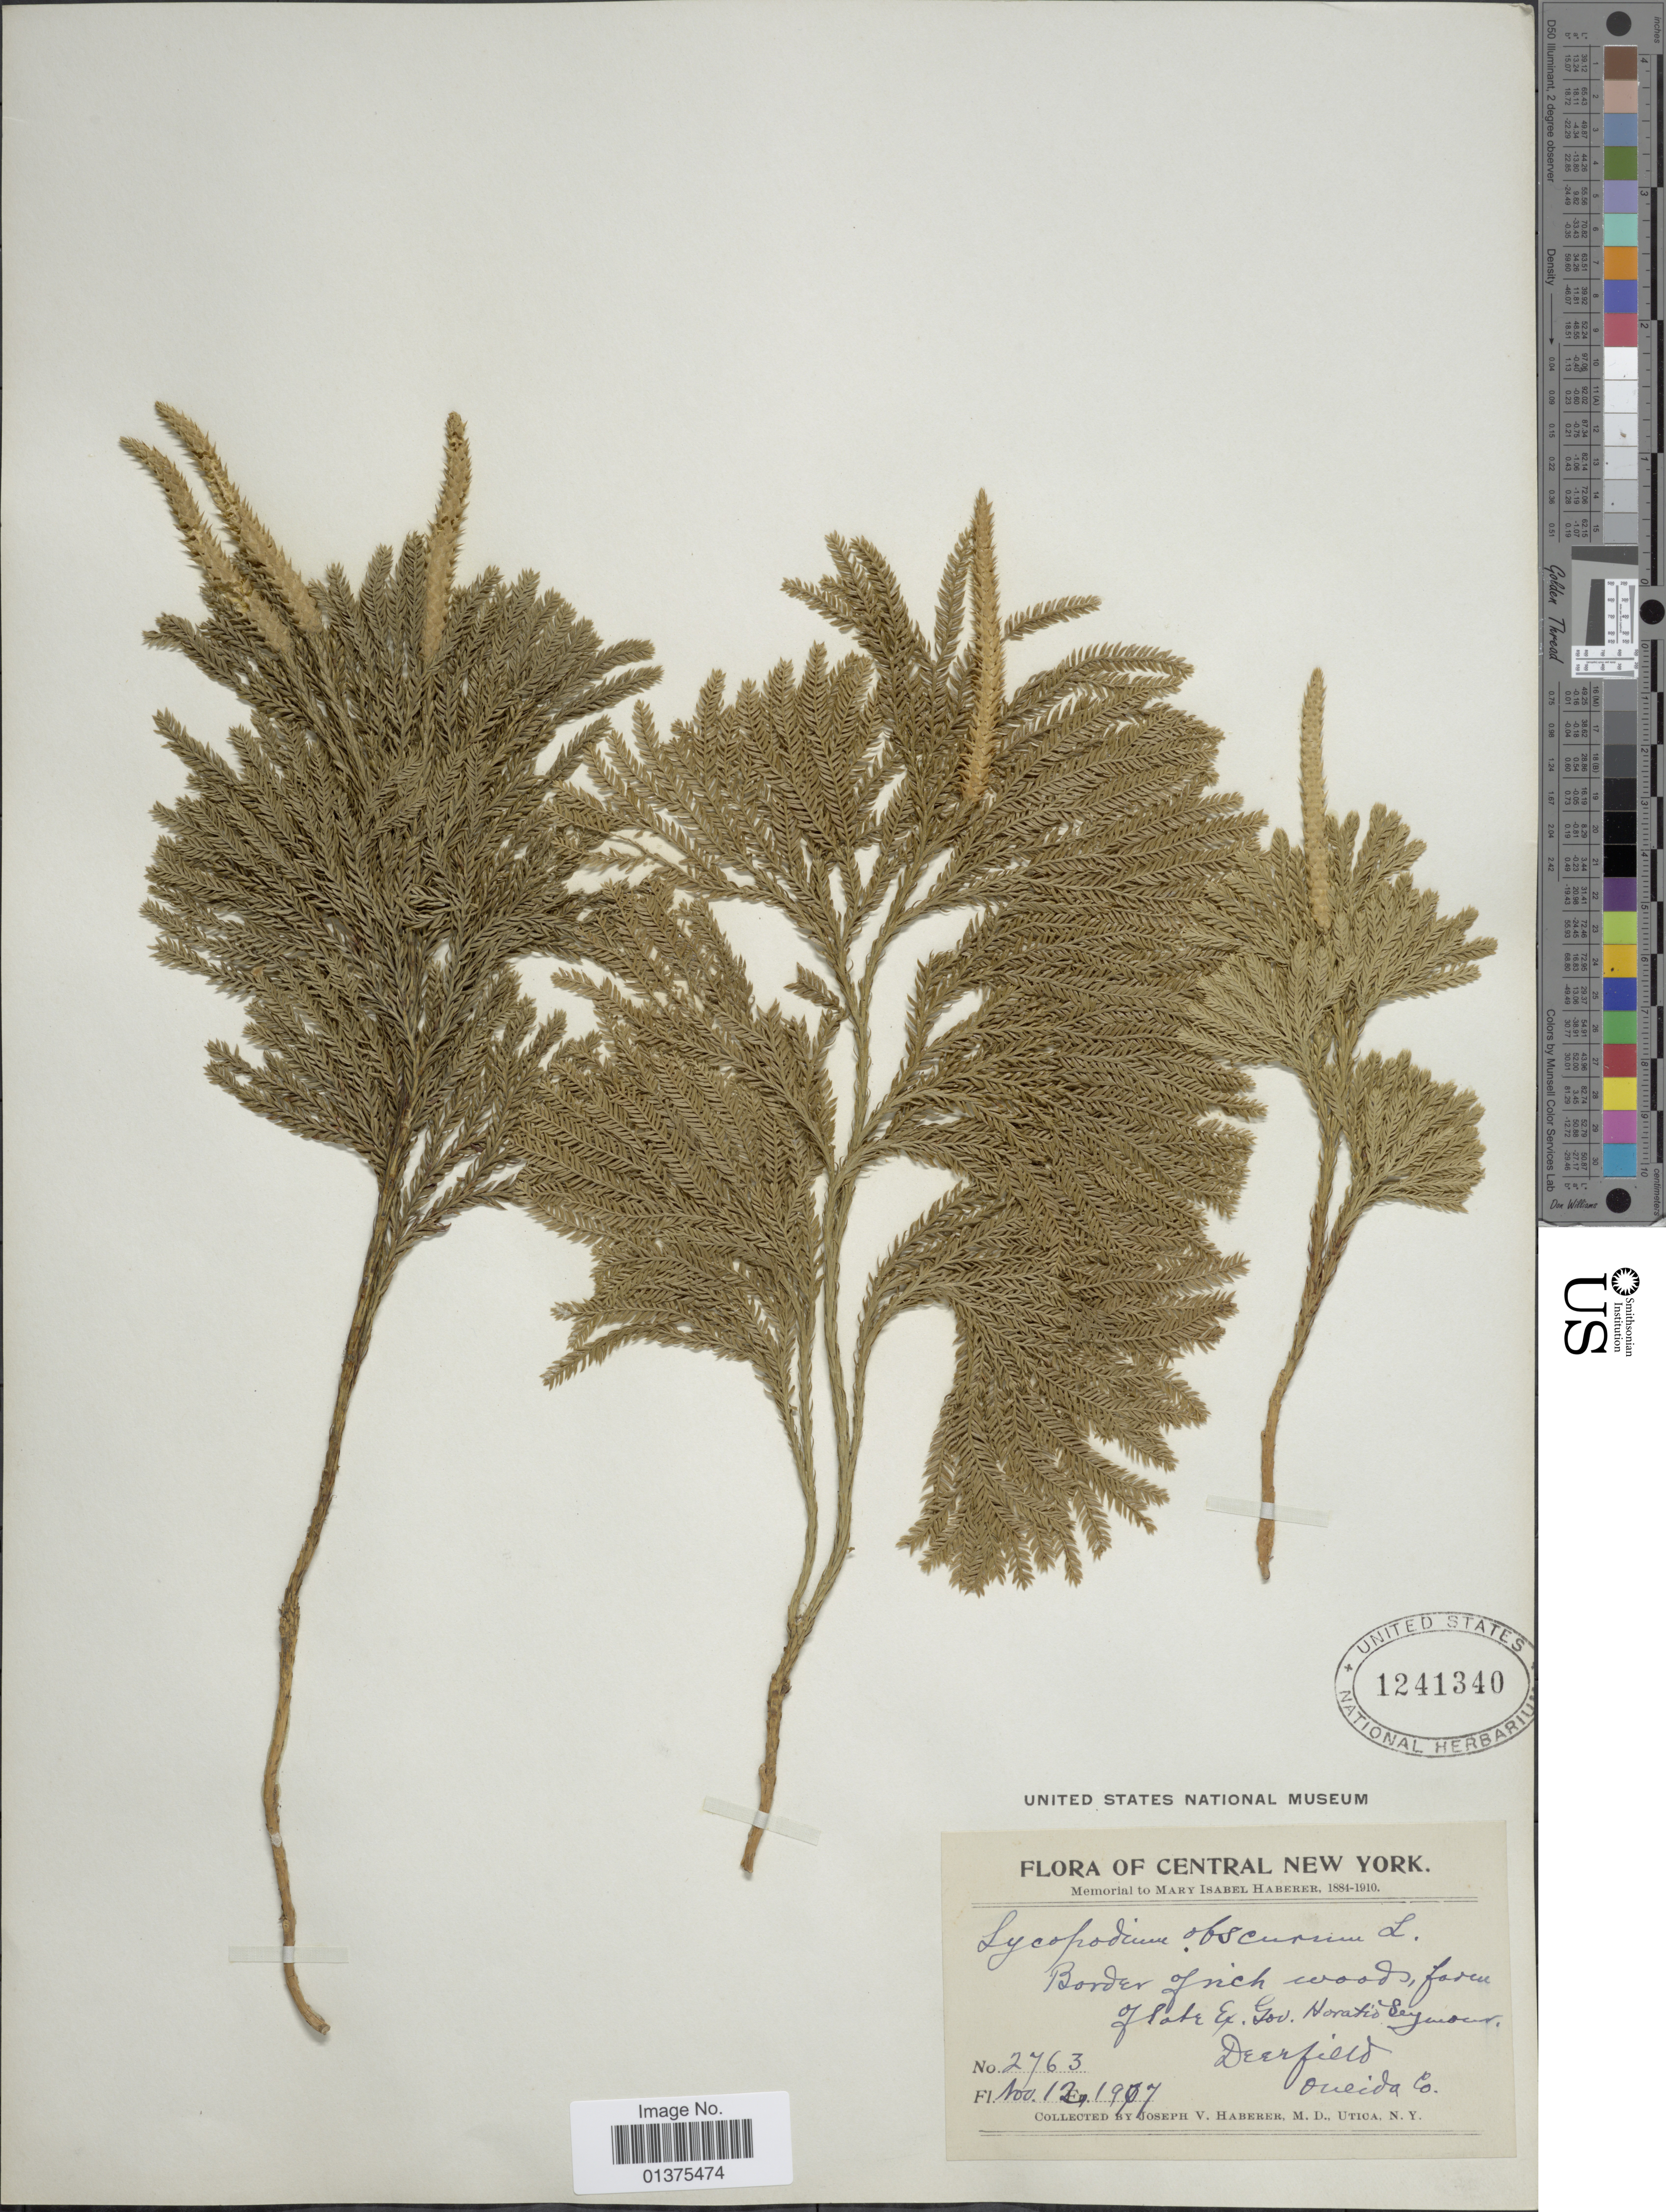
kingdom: Plantae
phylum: Tracheophyta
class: Lycopodiopsida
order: Lycopodiales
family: Lycopodiaceae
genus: Dendrolycopodium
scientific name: Dendrolycopodium obscurum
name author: (L.) A. Haines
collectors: J. V. Haberer & M. Utica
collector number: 2763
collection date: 1907-11-12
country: United States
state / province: New York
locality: Border of rich woods, farm of Late Ex. Gov. Horatio Seymour, Deerfield.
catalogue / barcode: US 1241340